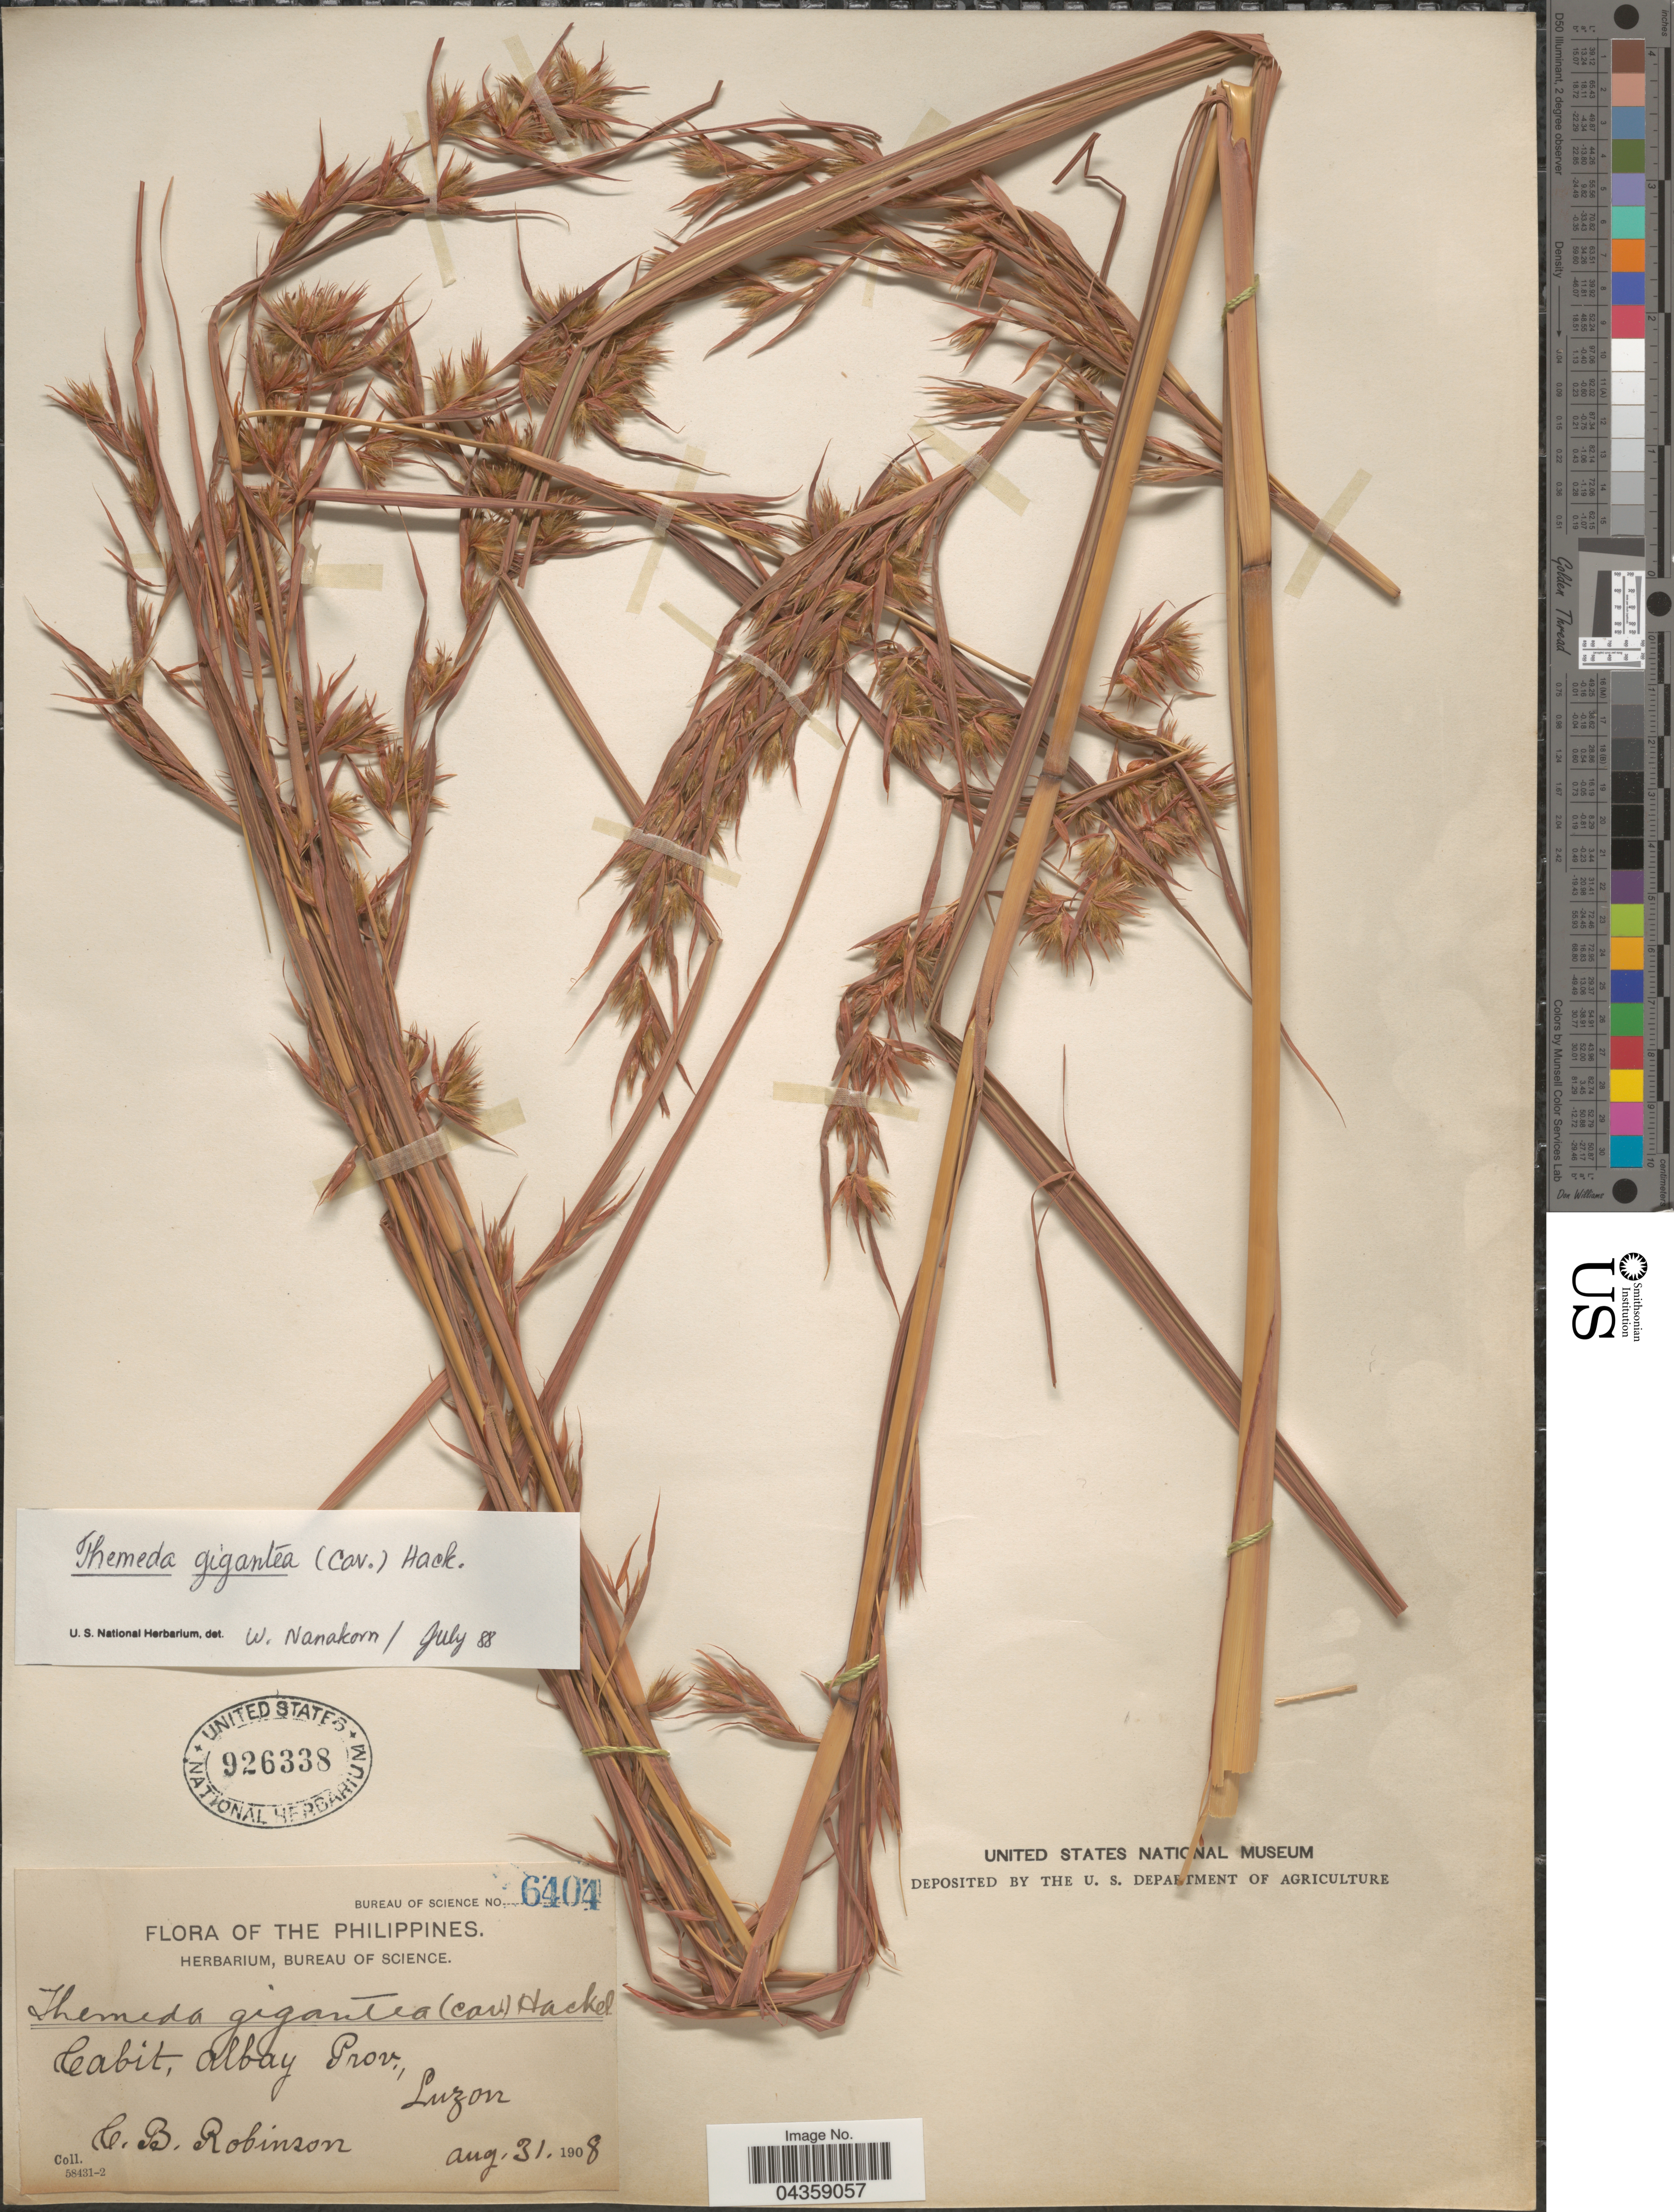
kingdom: Plantae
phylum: Tracheophyta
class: Liliopsida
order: Poales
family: Poaceae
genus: Themeda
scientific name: Themeda gigantea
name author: Hack.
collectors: C. Robinson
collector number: Bureau of Science 6404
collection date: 1908-08-31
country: Philippines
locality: Cabit, albay Prov., Luzon.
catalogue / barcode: US 926338